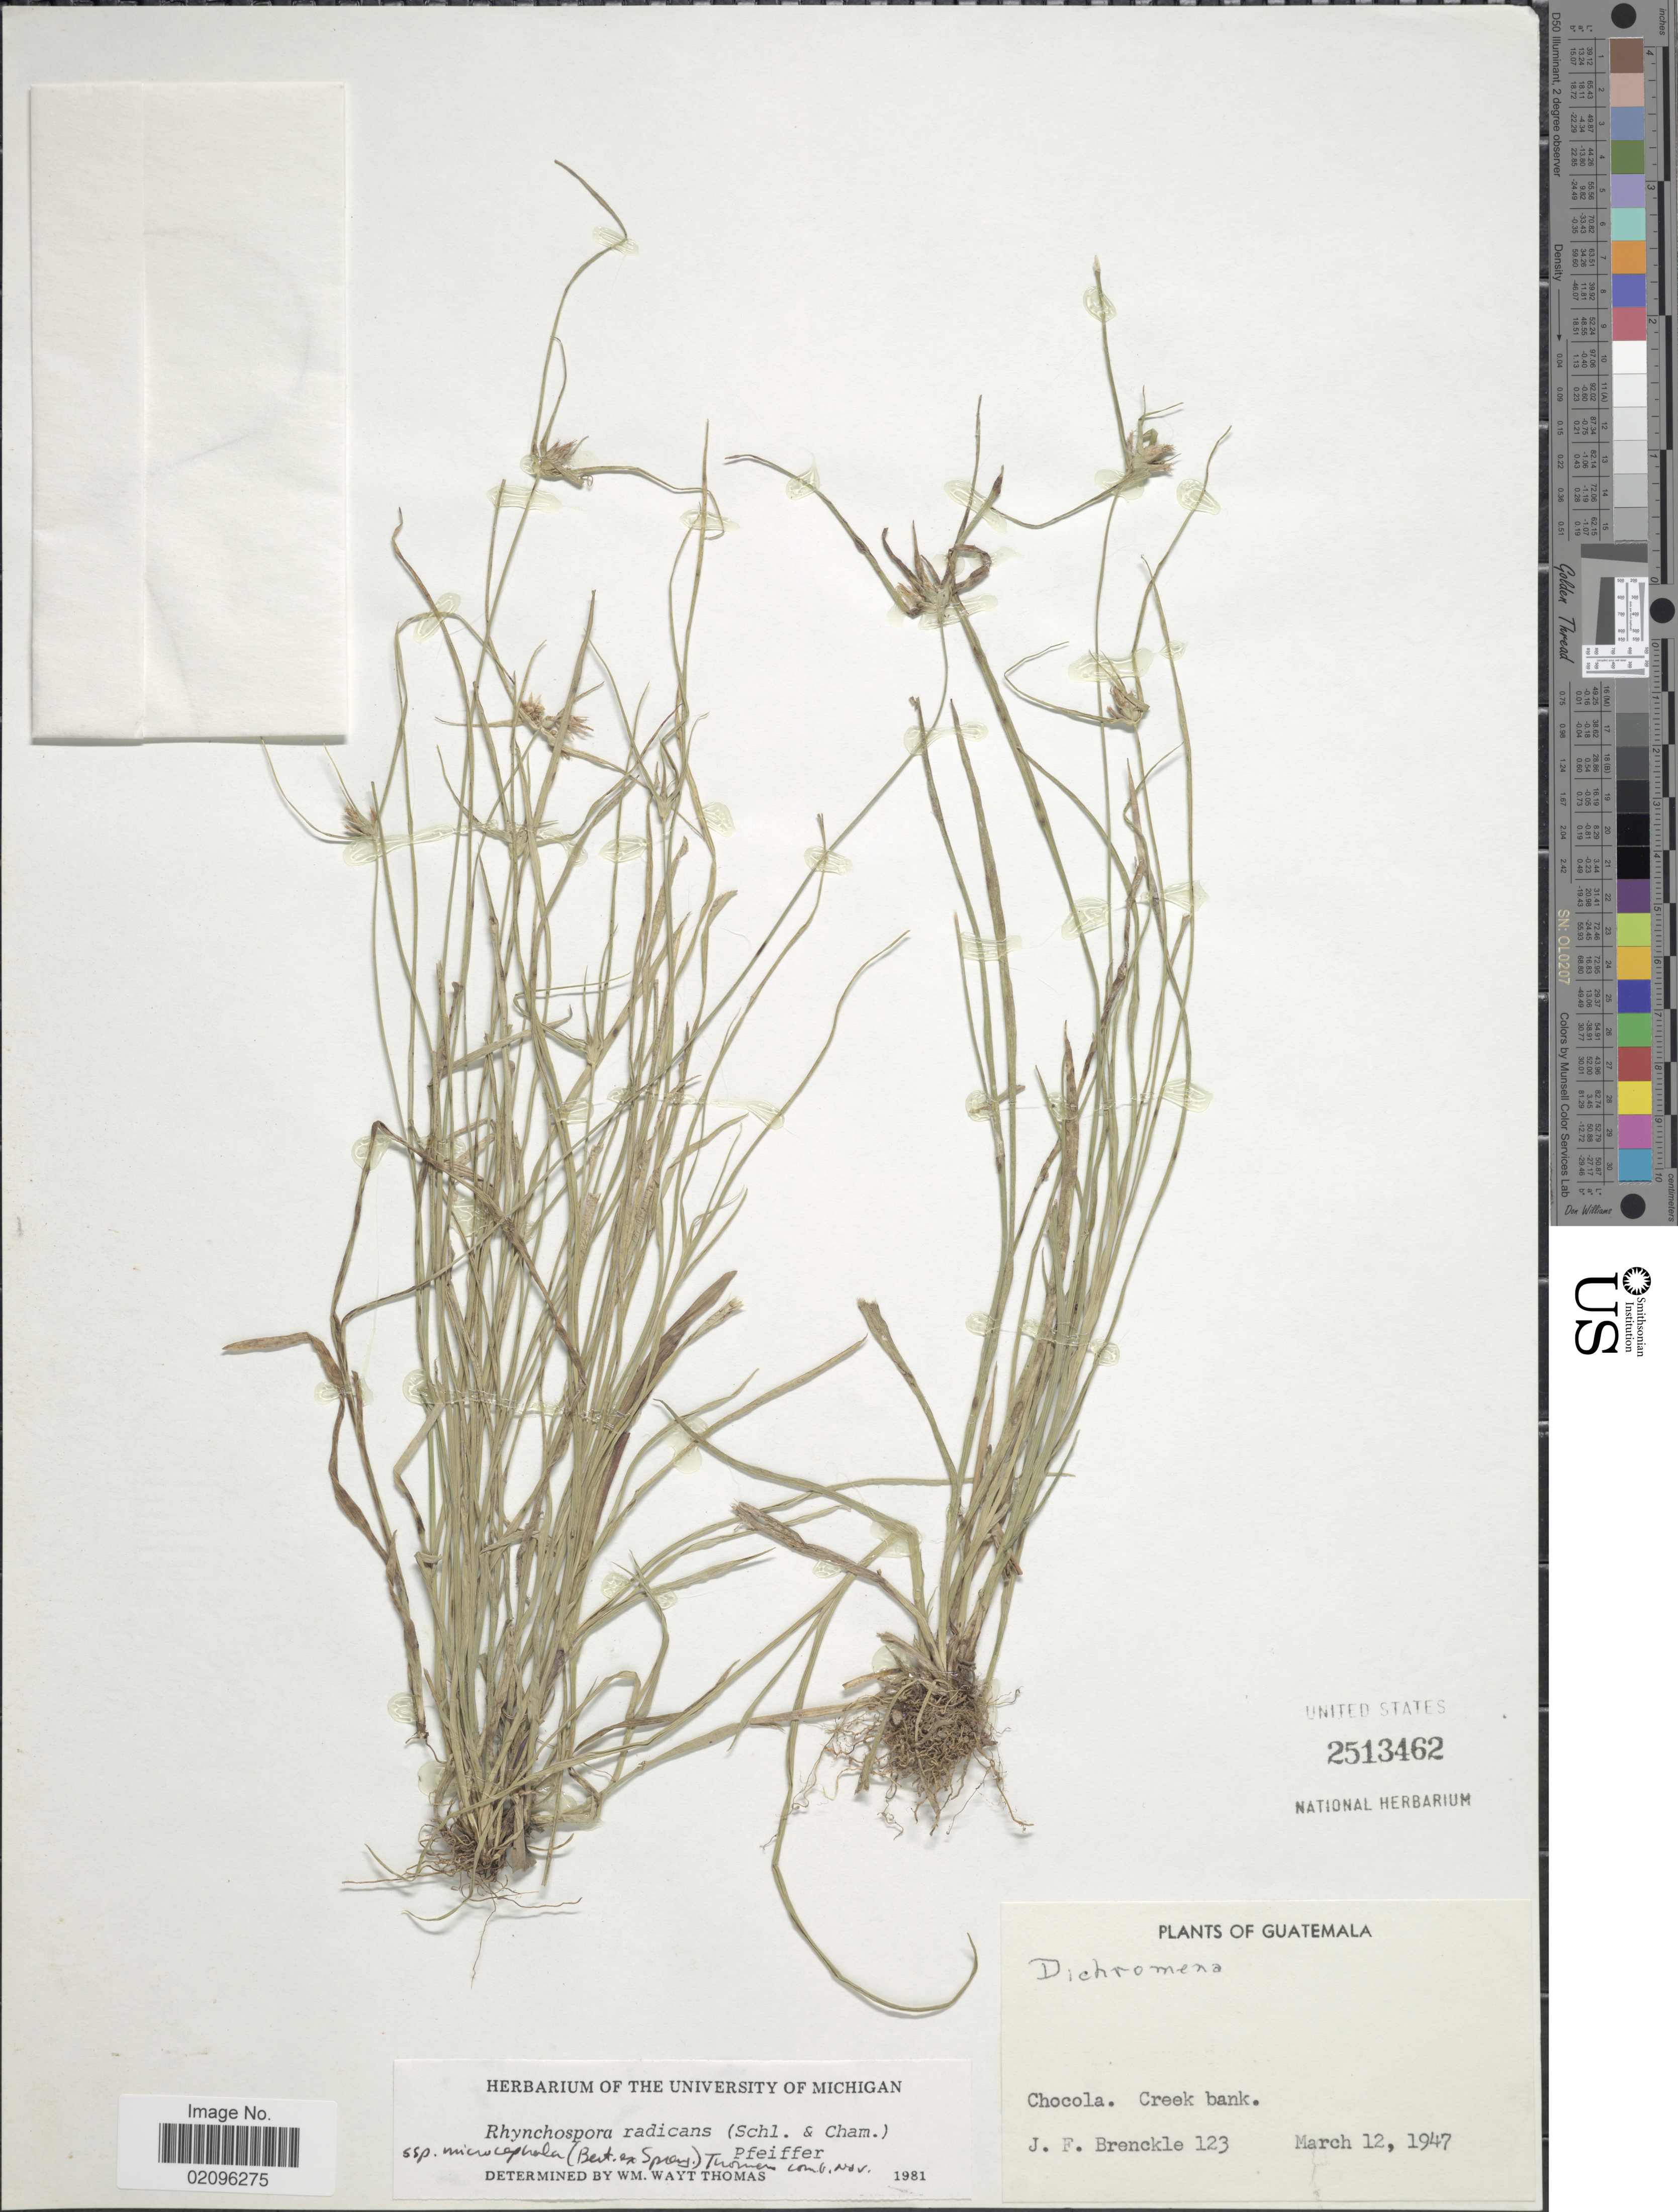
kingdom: Plantae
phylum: Tracheophyta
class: Liliopsida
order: Poales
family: Cyperaceae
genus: Rhynchospora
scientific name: Rhynchospora radicans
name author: (Schltdl. & Cham.) H. Pfeiff.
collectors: J. Brenckle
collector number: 123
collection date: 1947-03-12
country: Guatemala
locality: Chocola, Creek bank.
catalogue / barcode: US 2513462